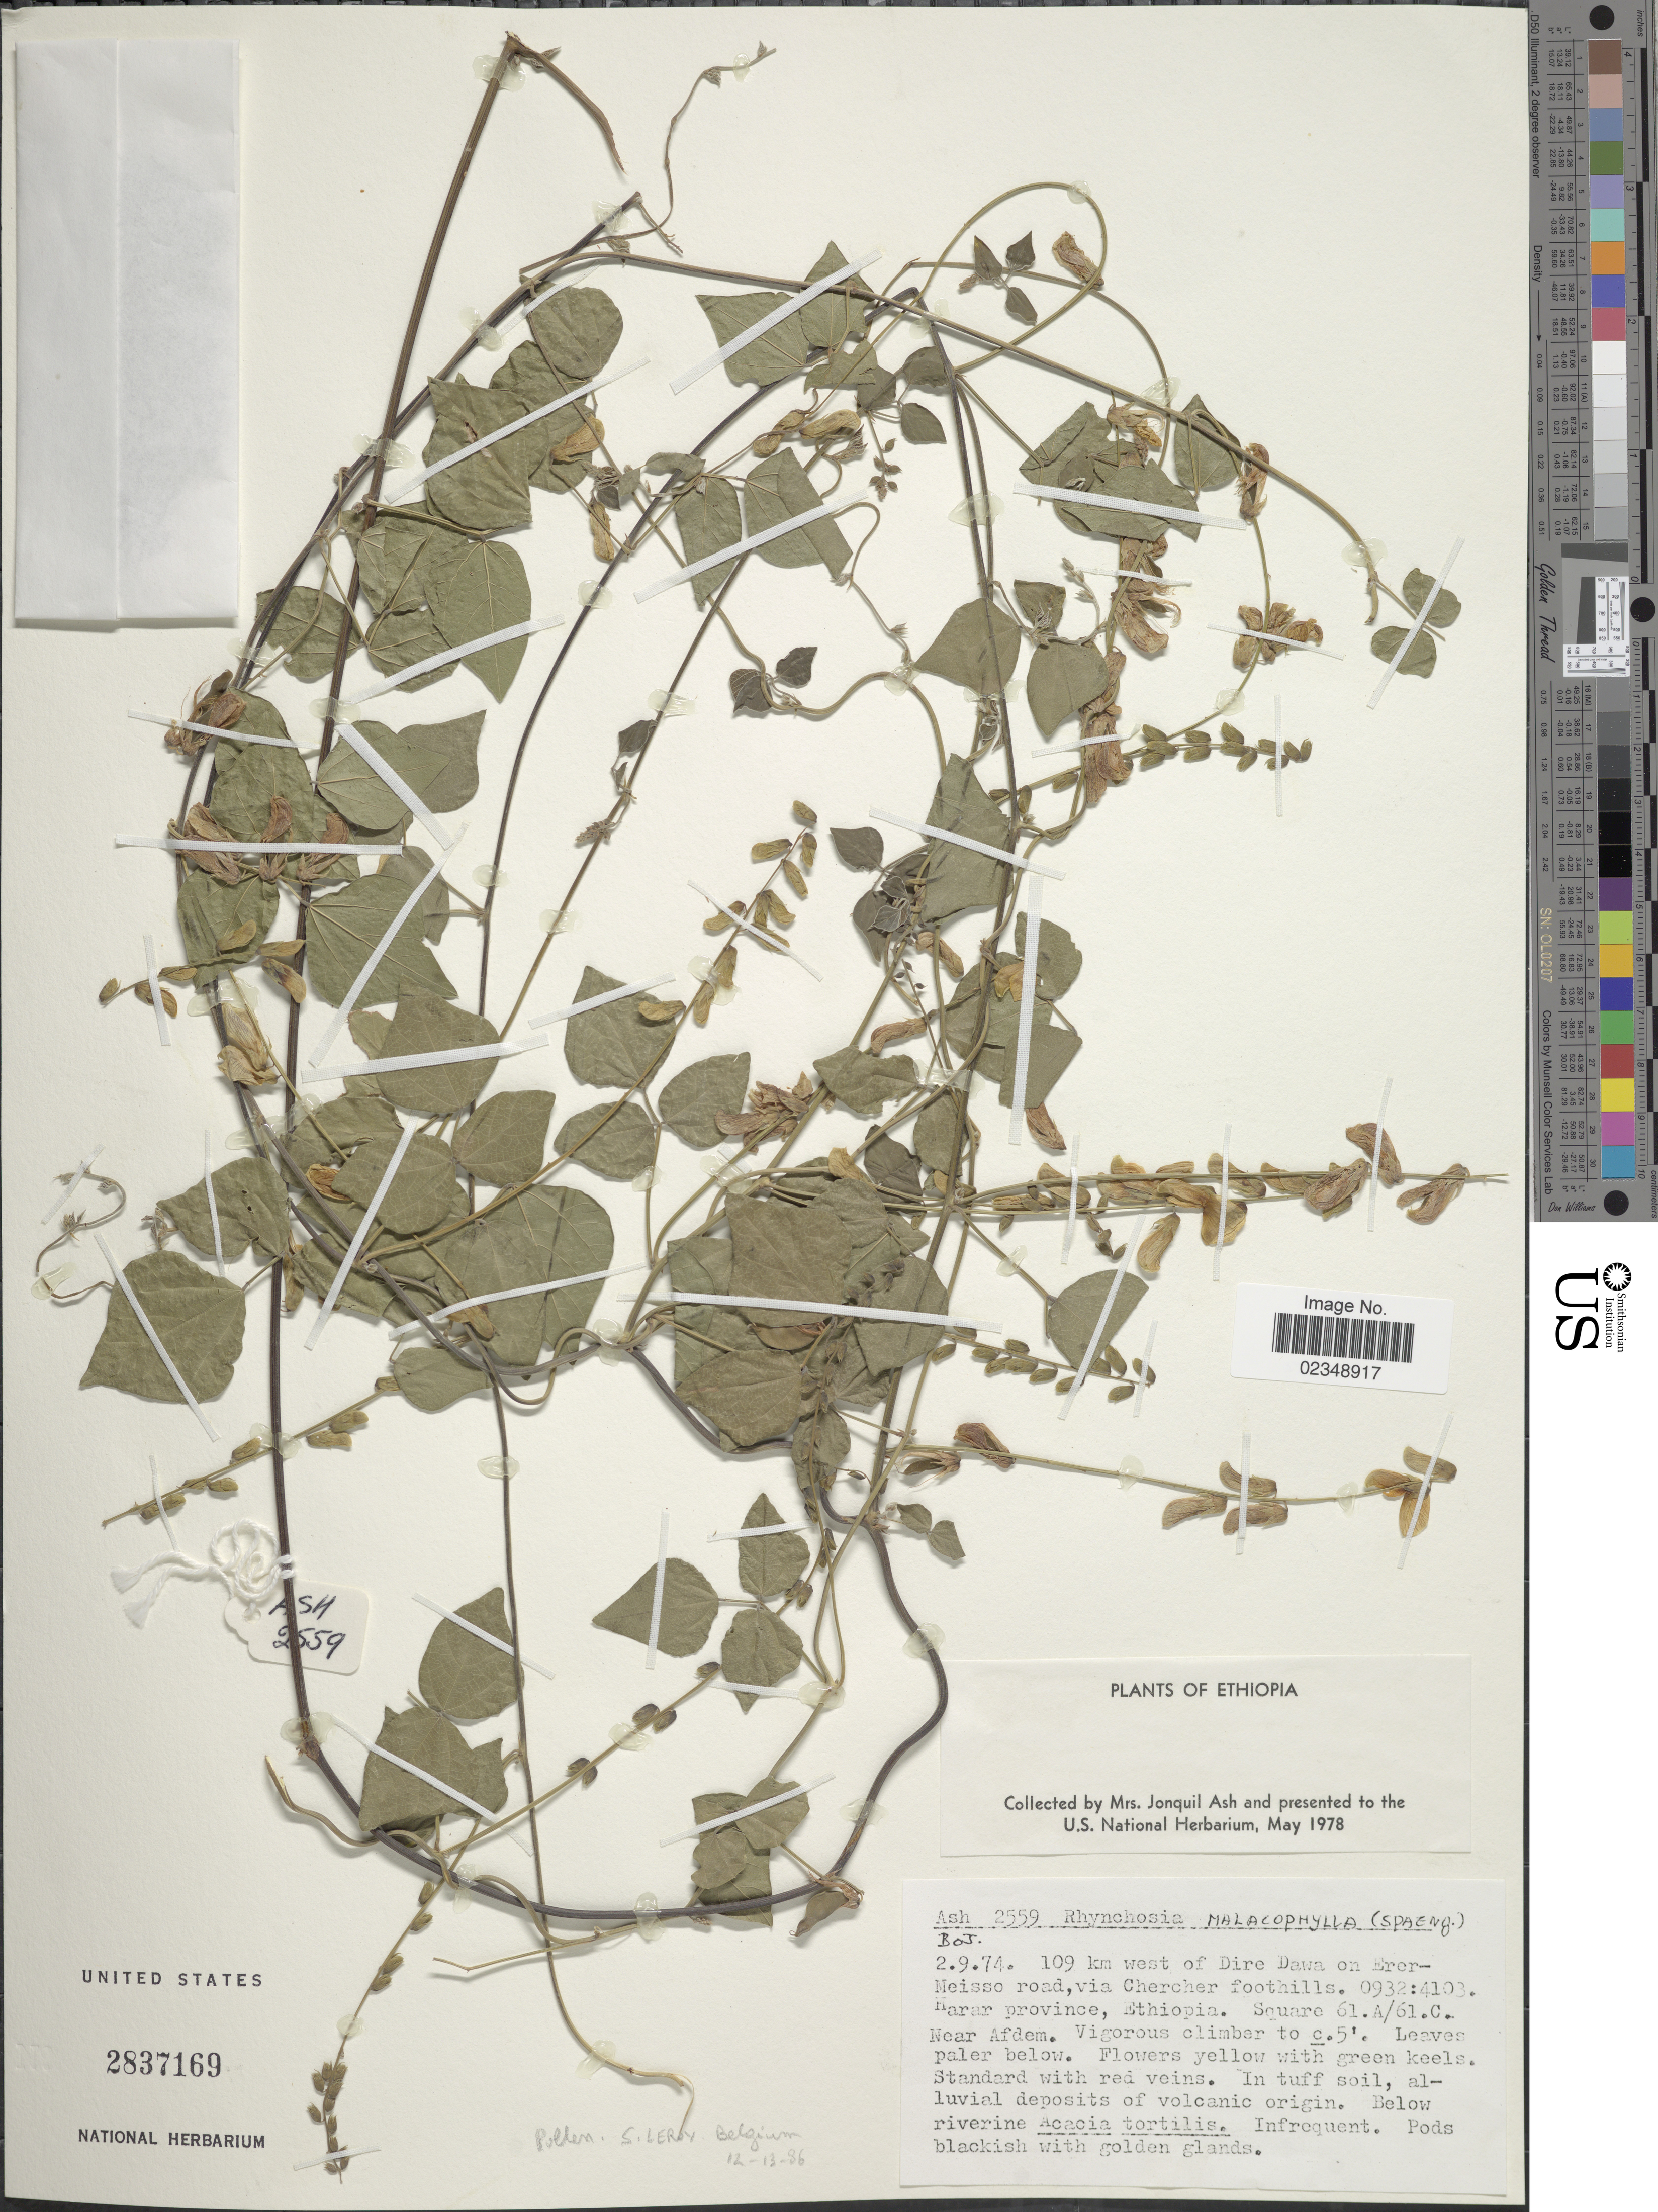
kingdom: Plantae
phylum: Tracheophyta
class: Magnoliopsida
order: Fabales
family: Fabaceae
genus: Rhynchosia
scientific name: Rhynchosia malacophylla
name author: Bojer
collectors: J. Ash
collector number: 2559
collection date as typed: Transcribed d/m/y: 2/9/74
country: Ethiopia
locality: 109 km west of Dire Dawa on Erer-Meisso road, via Chercher foothills. 0932:4103. Harar province, Ethiopia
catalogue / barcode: US 2837169